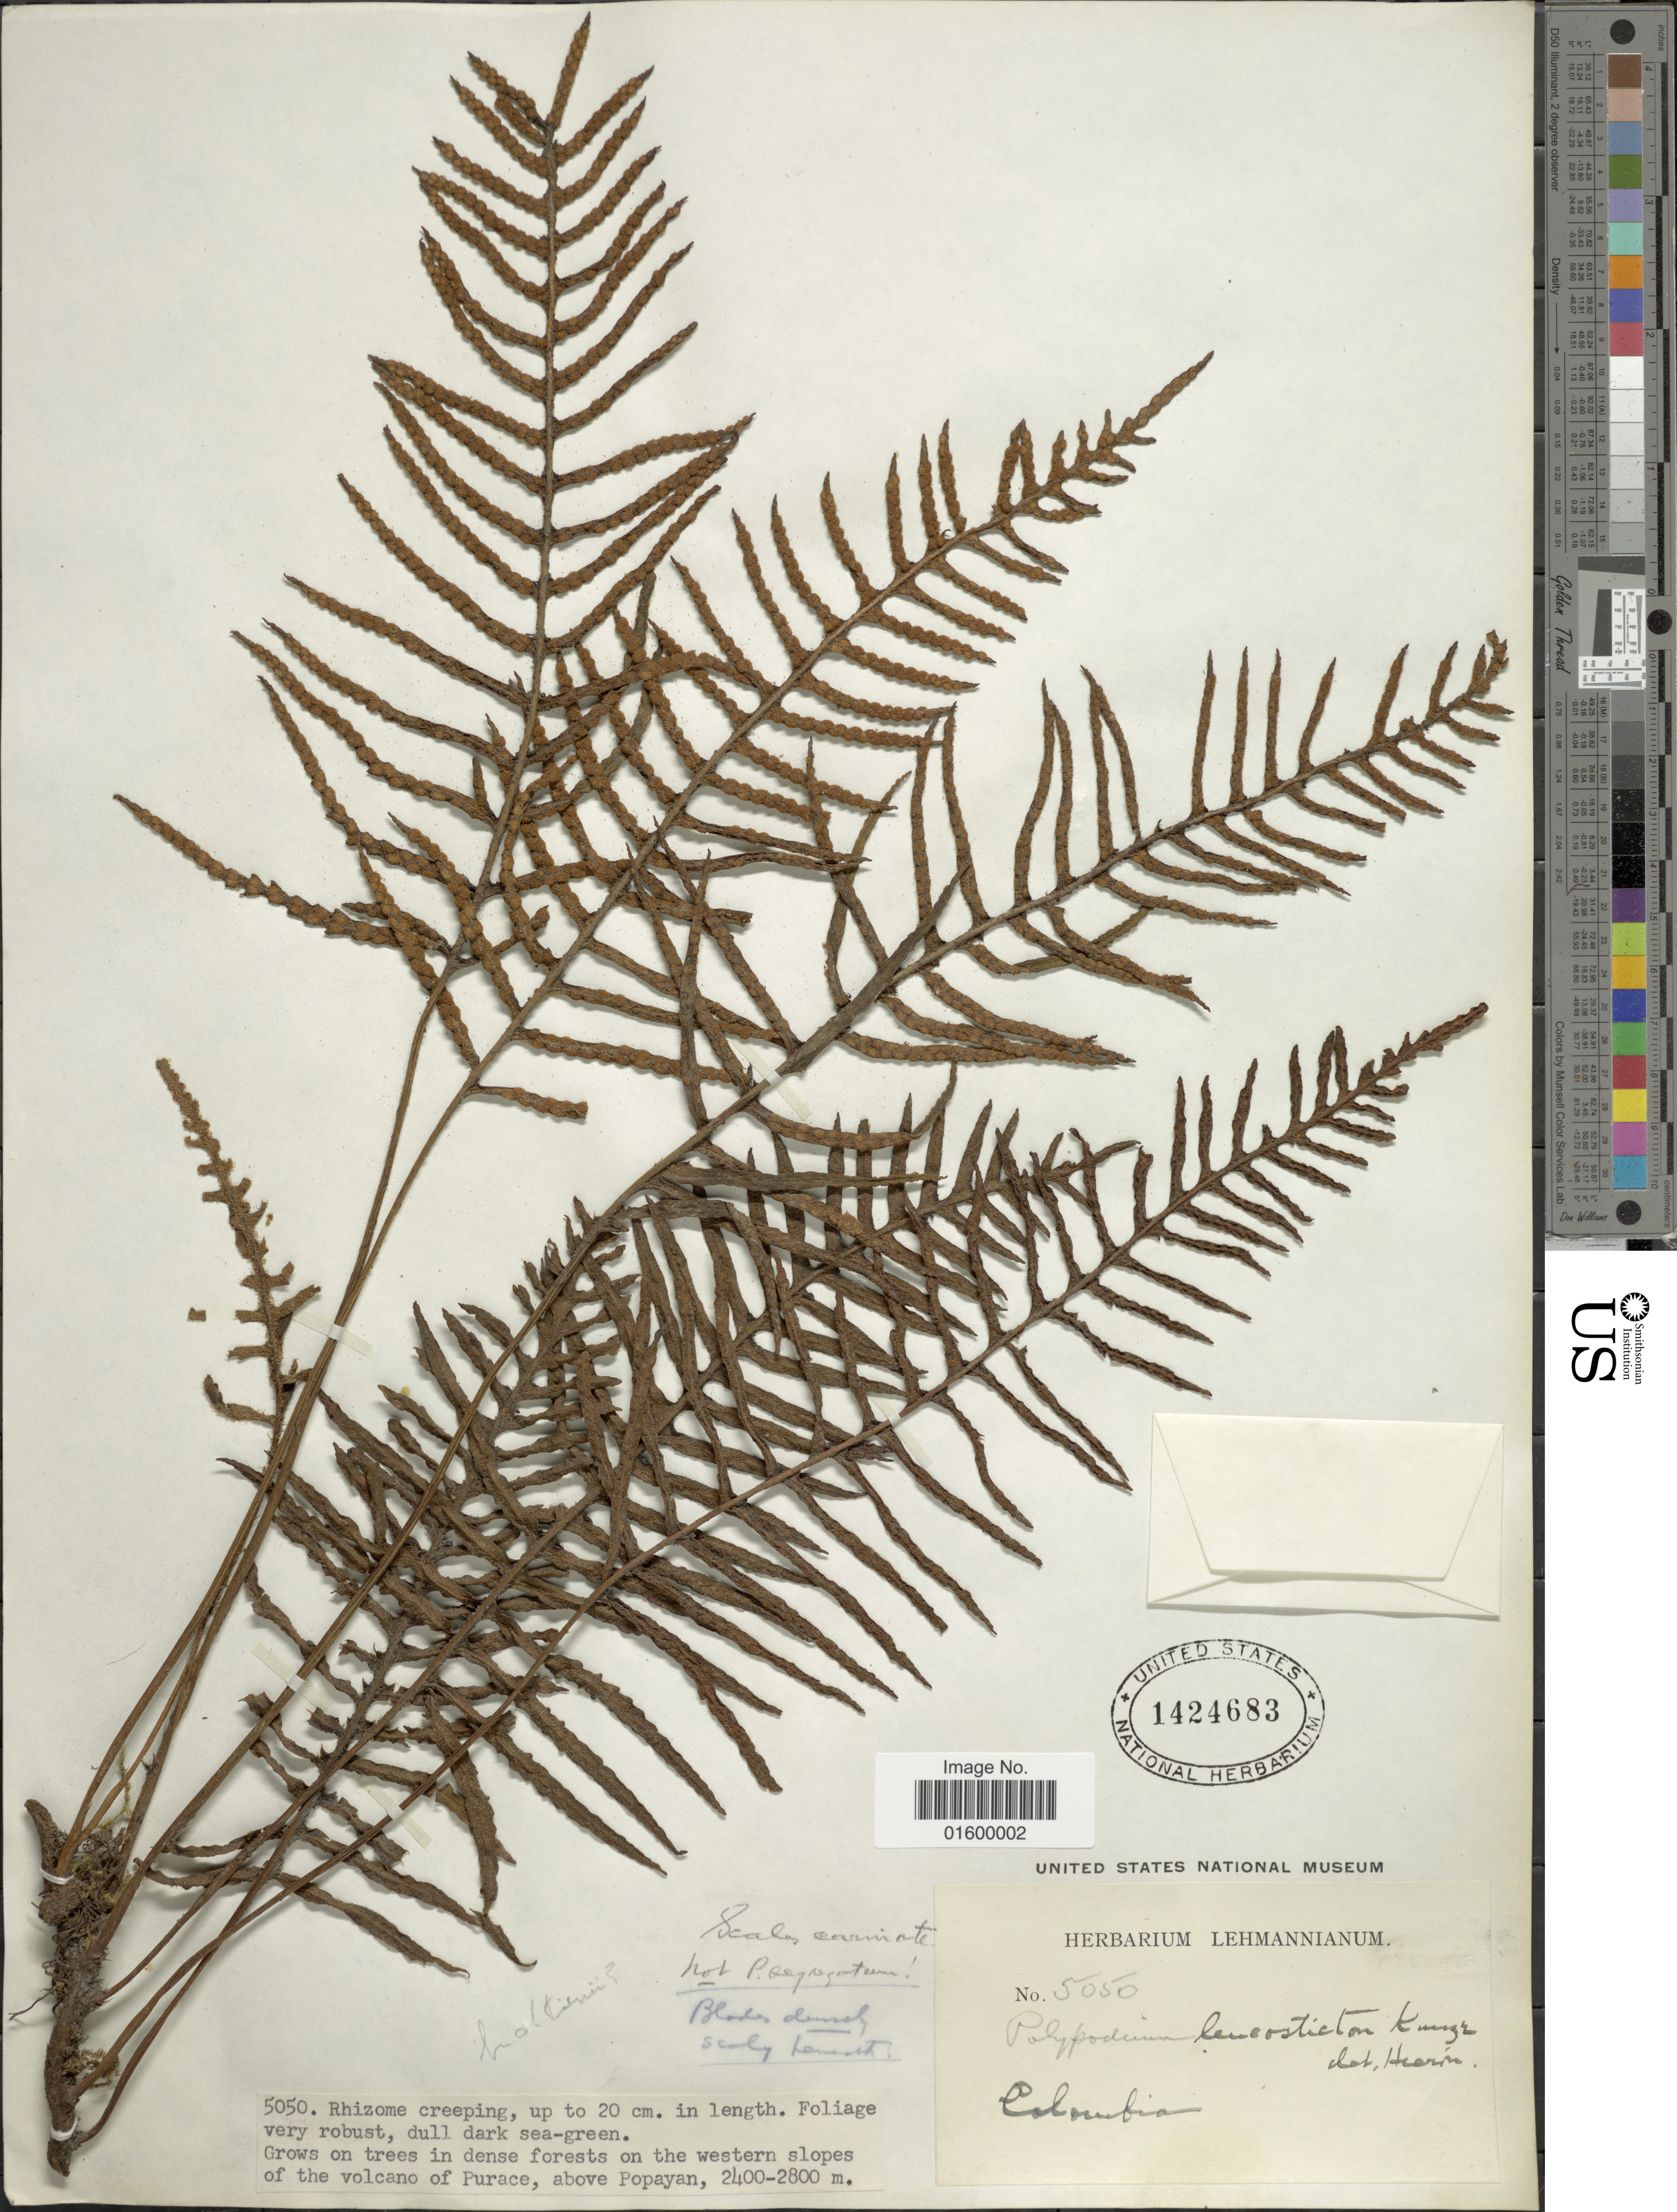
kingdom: Plantae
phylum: Tracheophyta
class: Polypodiopsida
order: Polypodiales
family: Polypodiaceae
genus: Pleopeltis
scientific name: Pleopeltis remota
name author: (Desv.) A.R. Sm.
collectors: ex herb. Lehmannianum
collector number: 5050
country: Colombia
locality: Western slopes of the volcano of Purace, above Popayan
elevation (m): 2400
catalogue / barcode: US 1424683